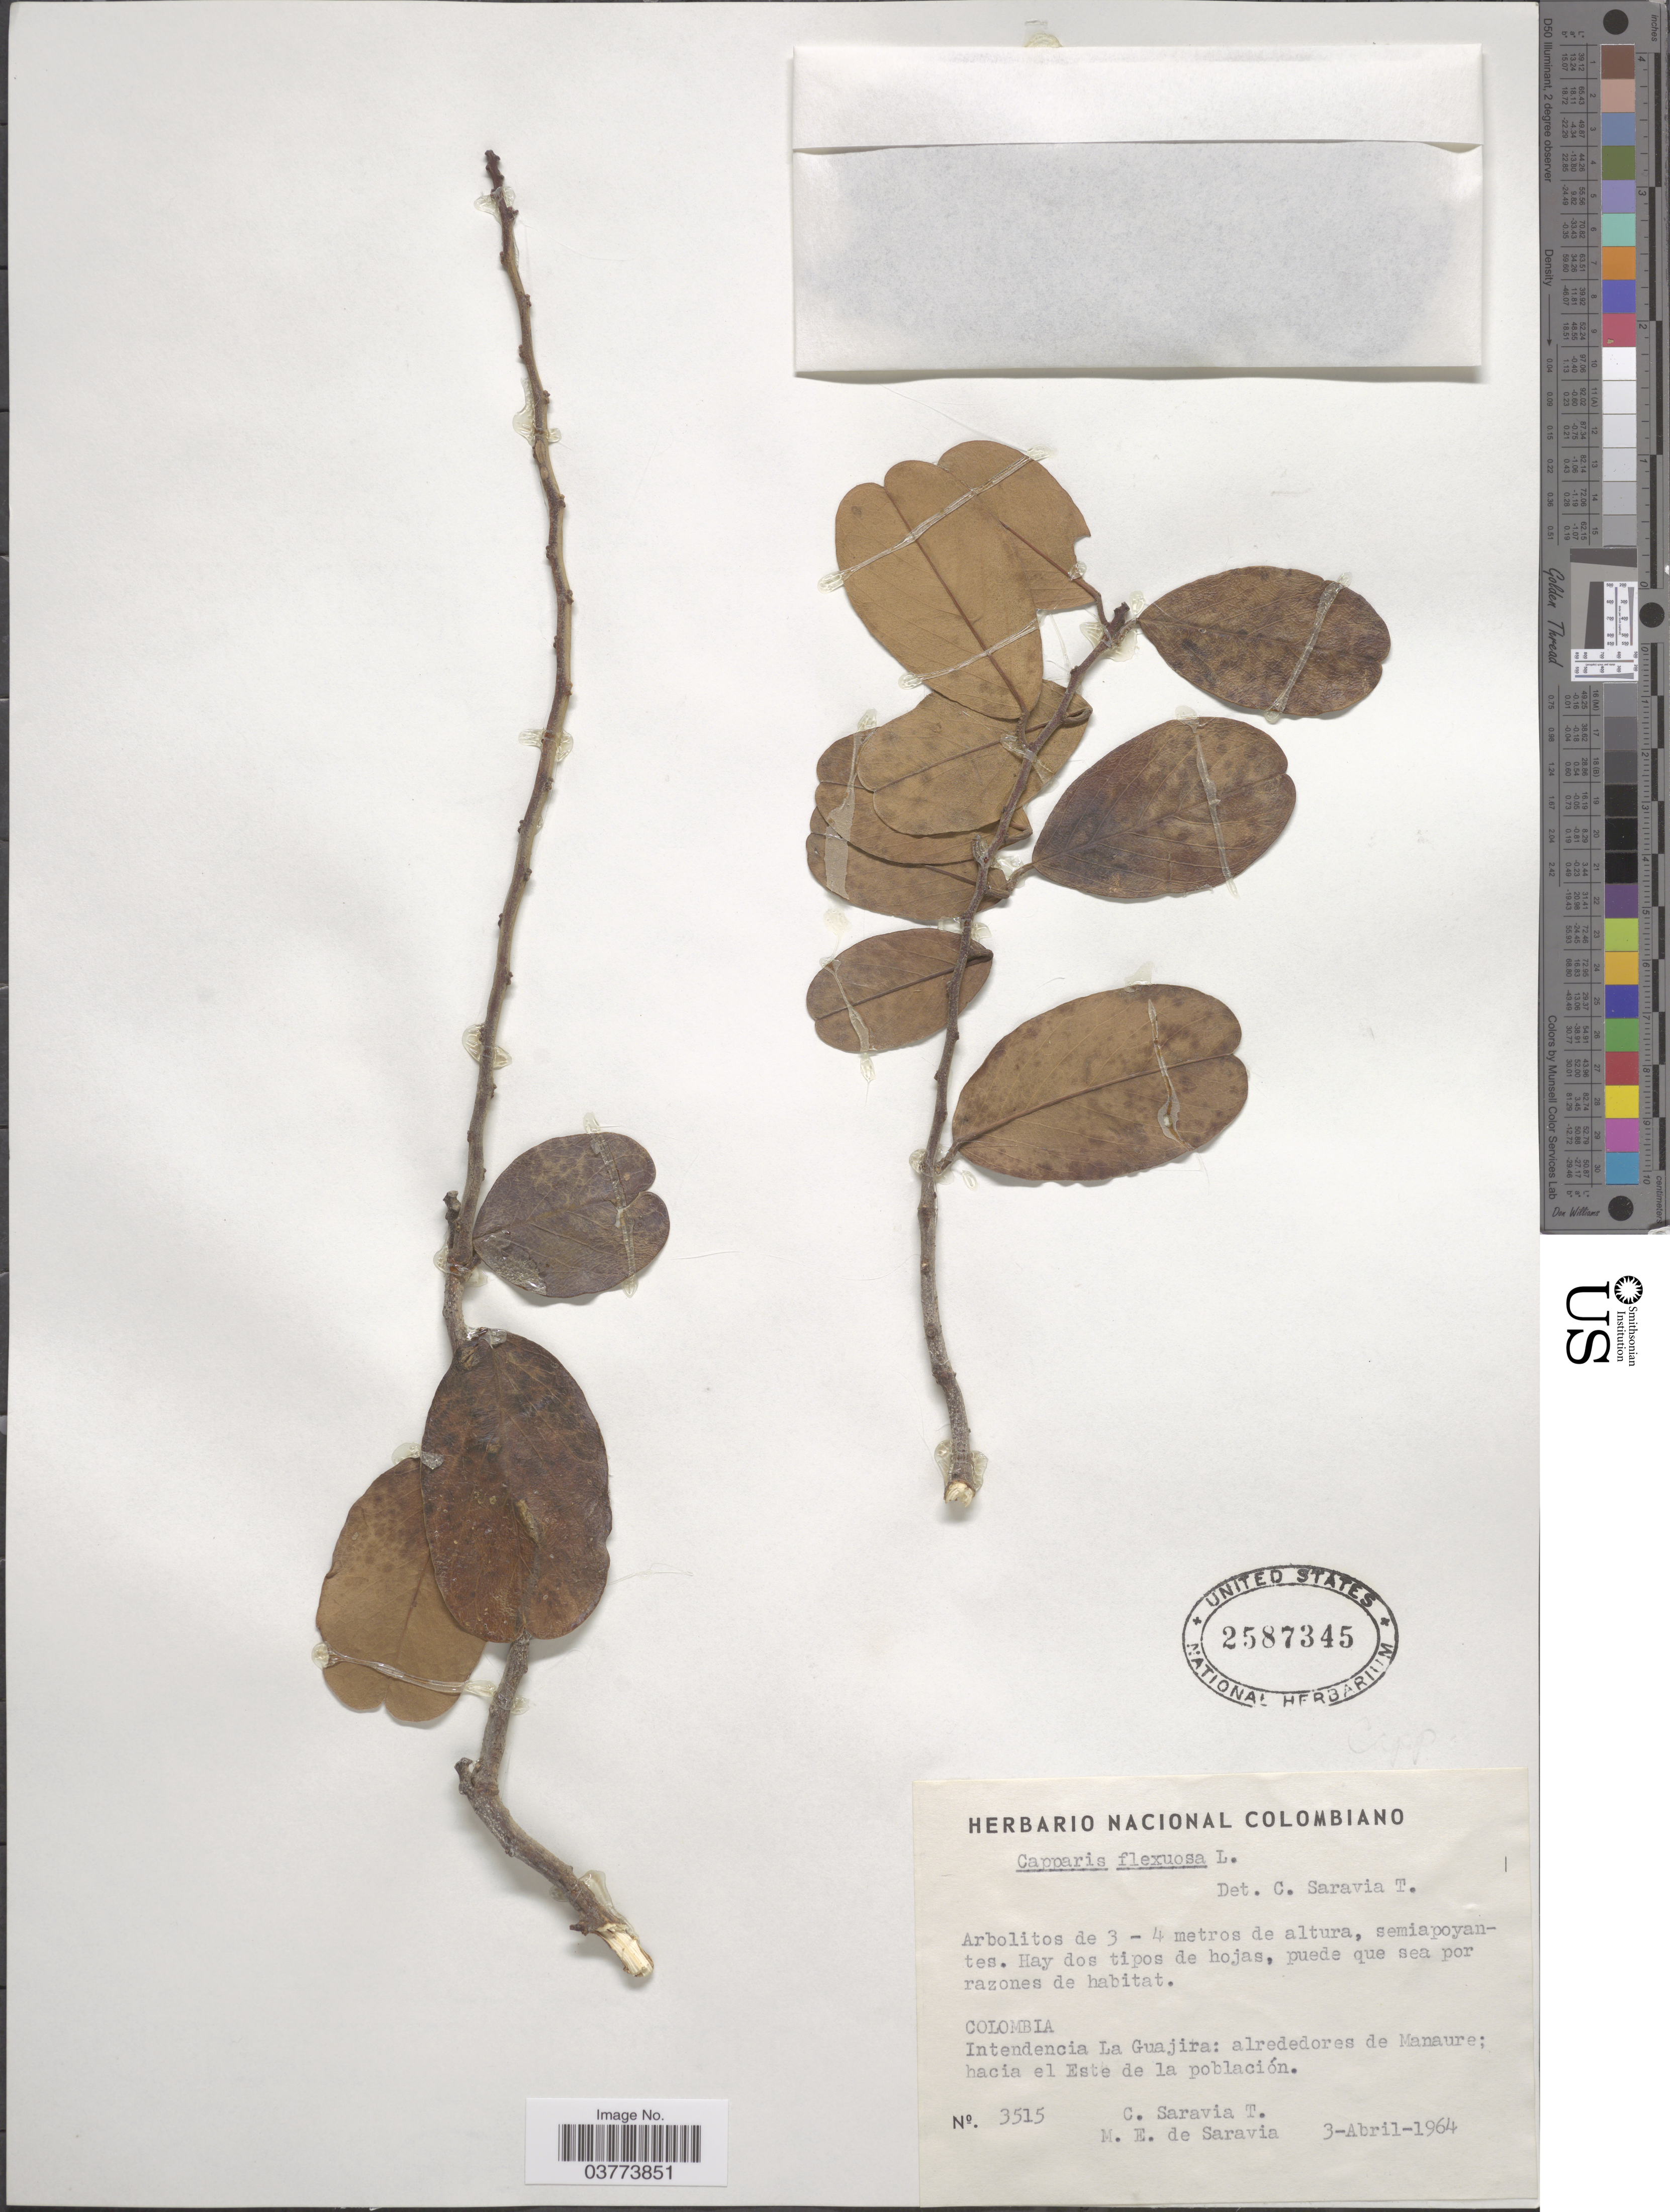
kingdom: Plantae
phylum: Tracheophyta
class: Magnoliopsida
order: Brassicales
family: Capparaceae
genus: Cynophalla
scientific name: Cynophalla flexuosa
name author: (L.) J. Presl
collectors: C. Saravia T. & M. de Saravia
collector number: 3515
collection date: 1964-04-03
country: Colombia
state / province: La Guajira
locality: Intendencia La Guajira: alrededores de Manaure; hacia el Este de la población.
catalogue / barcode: US 2587345